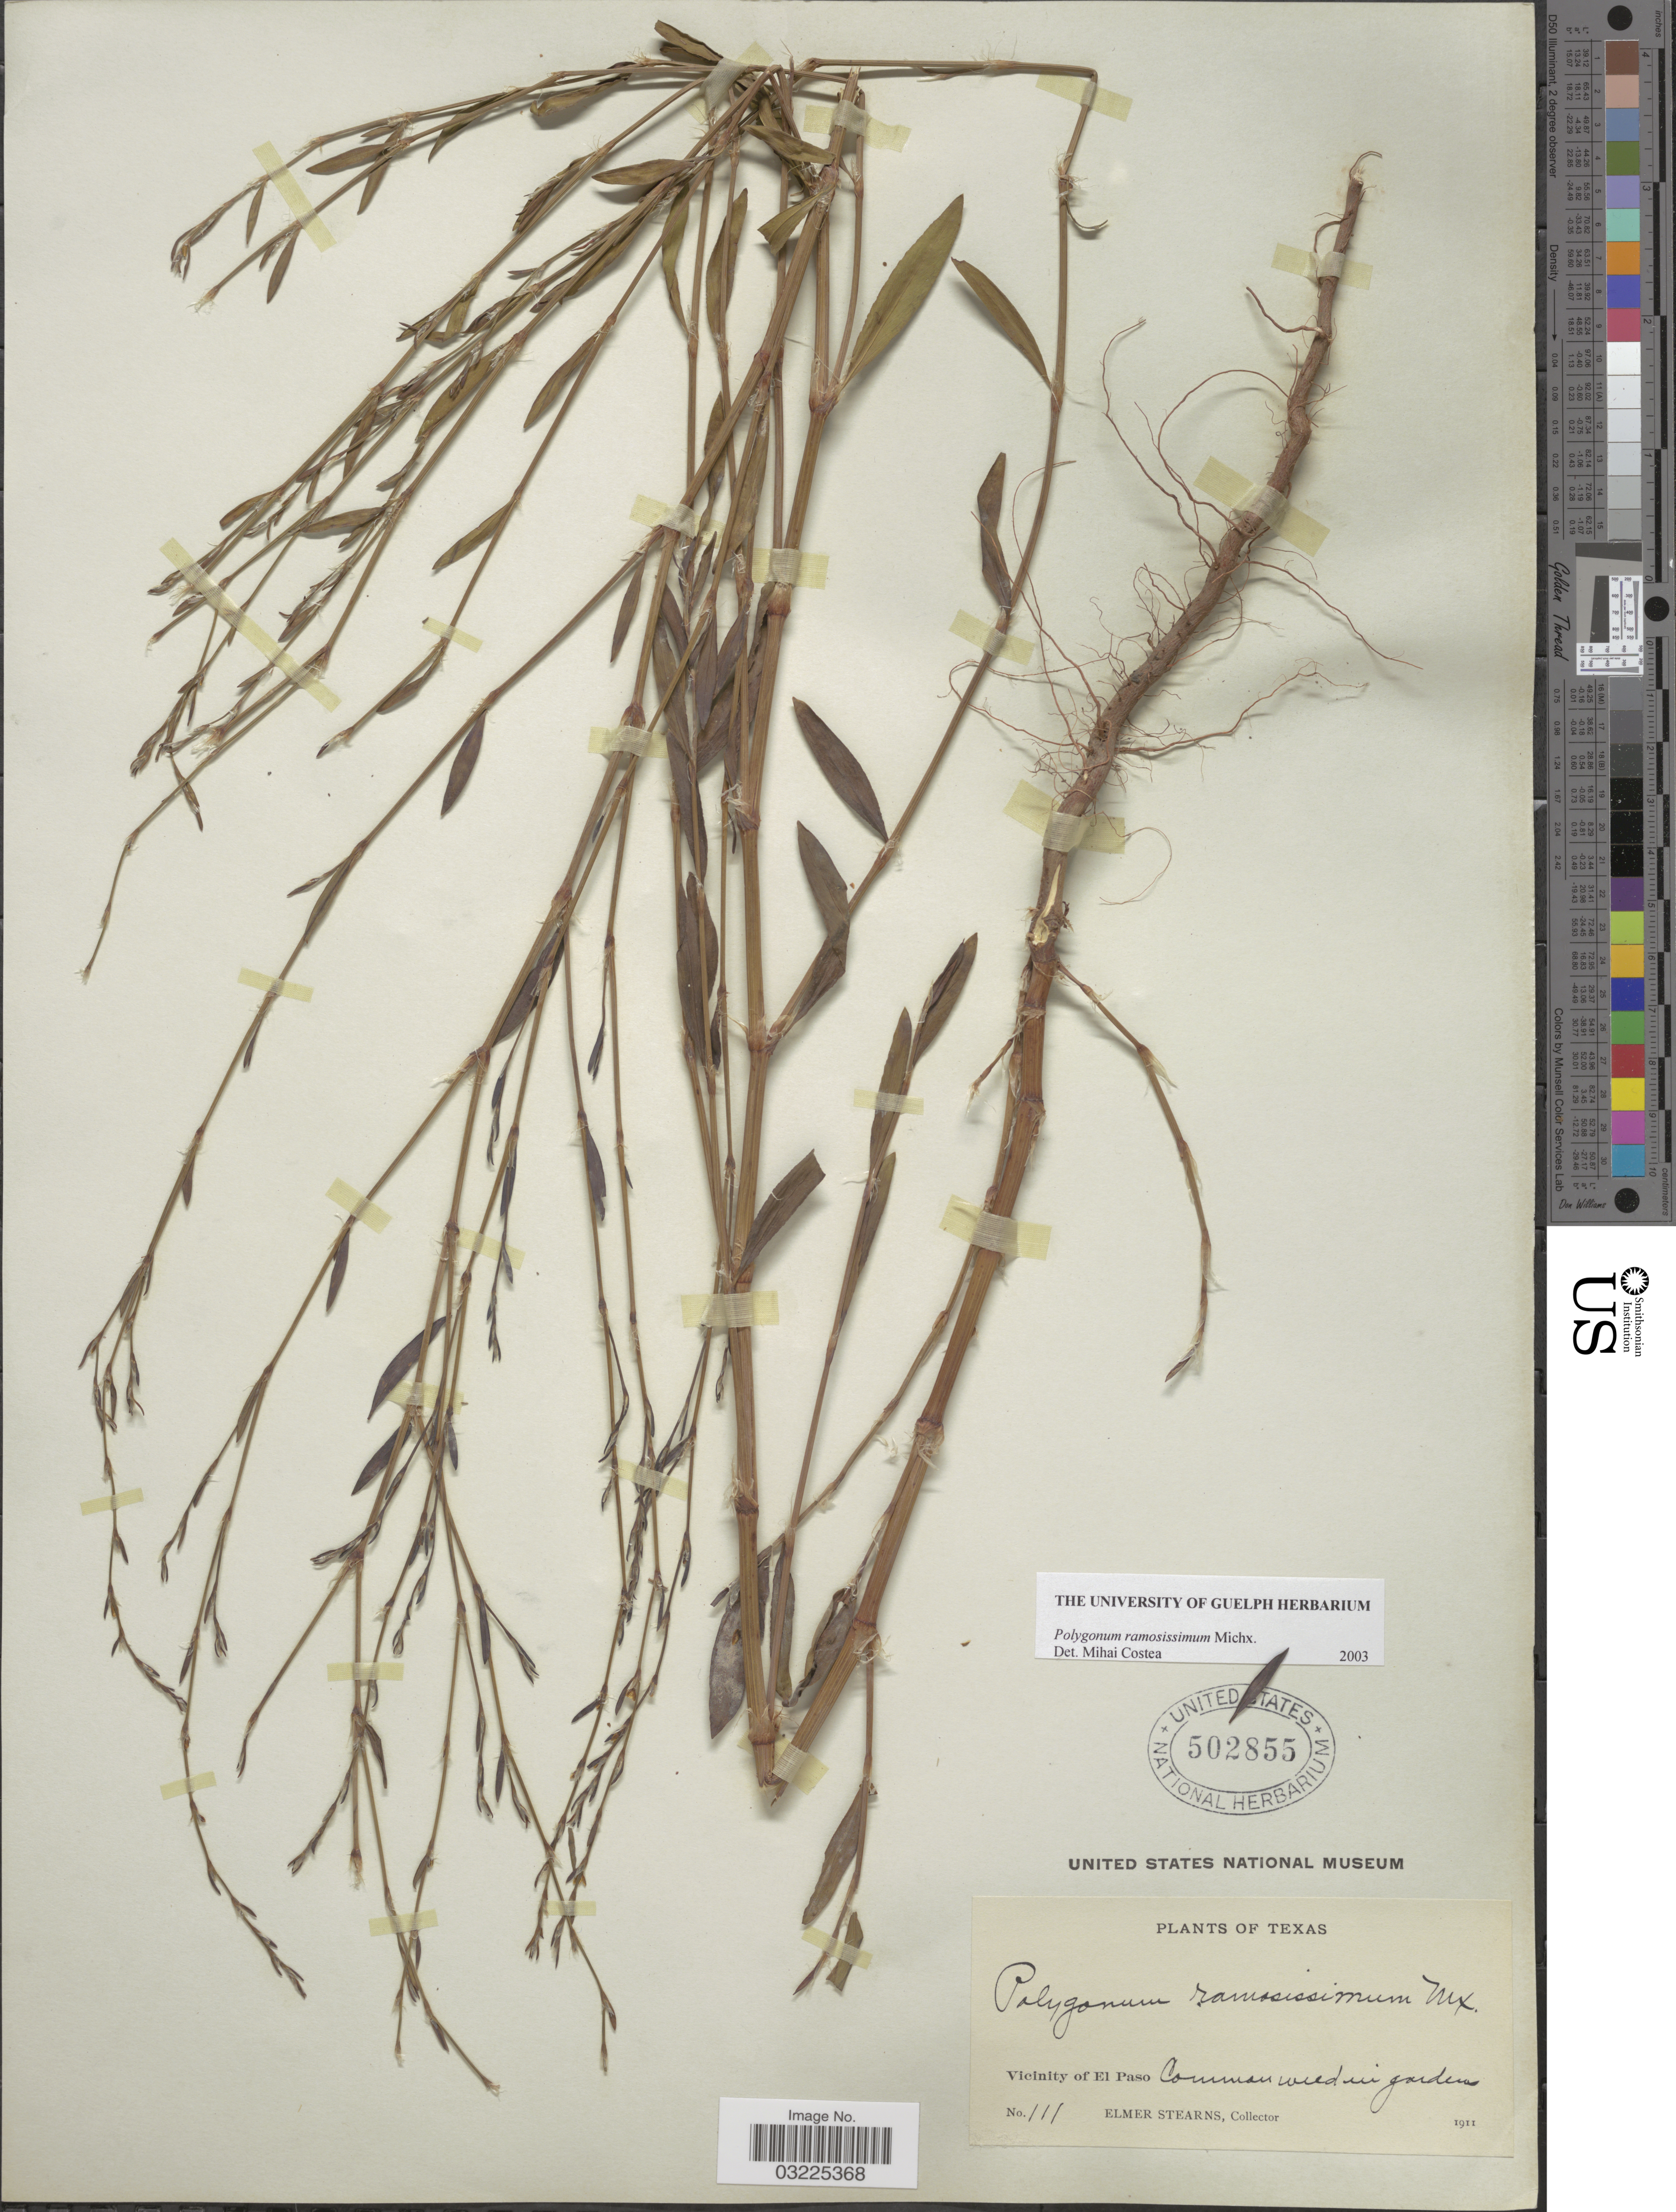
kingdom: Plantae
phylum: Tracheophyta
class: Magnoliopsida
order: Caryophyllales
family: Polygonaceae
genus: Polygonum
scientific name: Polygonum ramosissimum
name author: Michx.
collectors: E. Stearns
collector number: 111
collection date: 1911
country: United States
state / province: Texas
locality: Vicinity of El Paso.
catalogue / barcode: US 502855